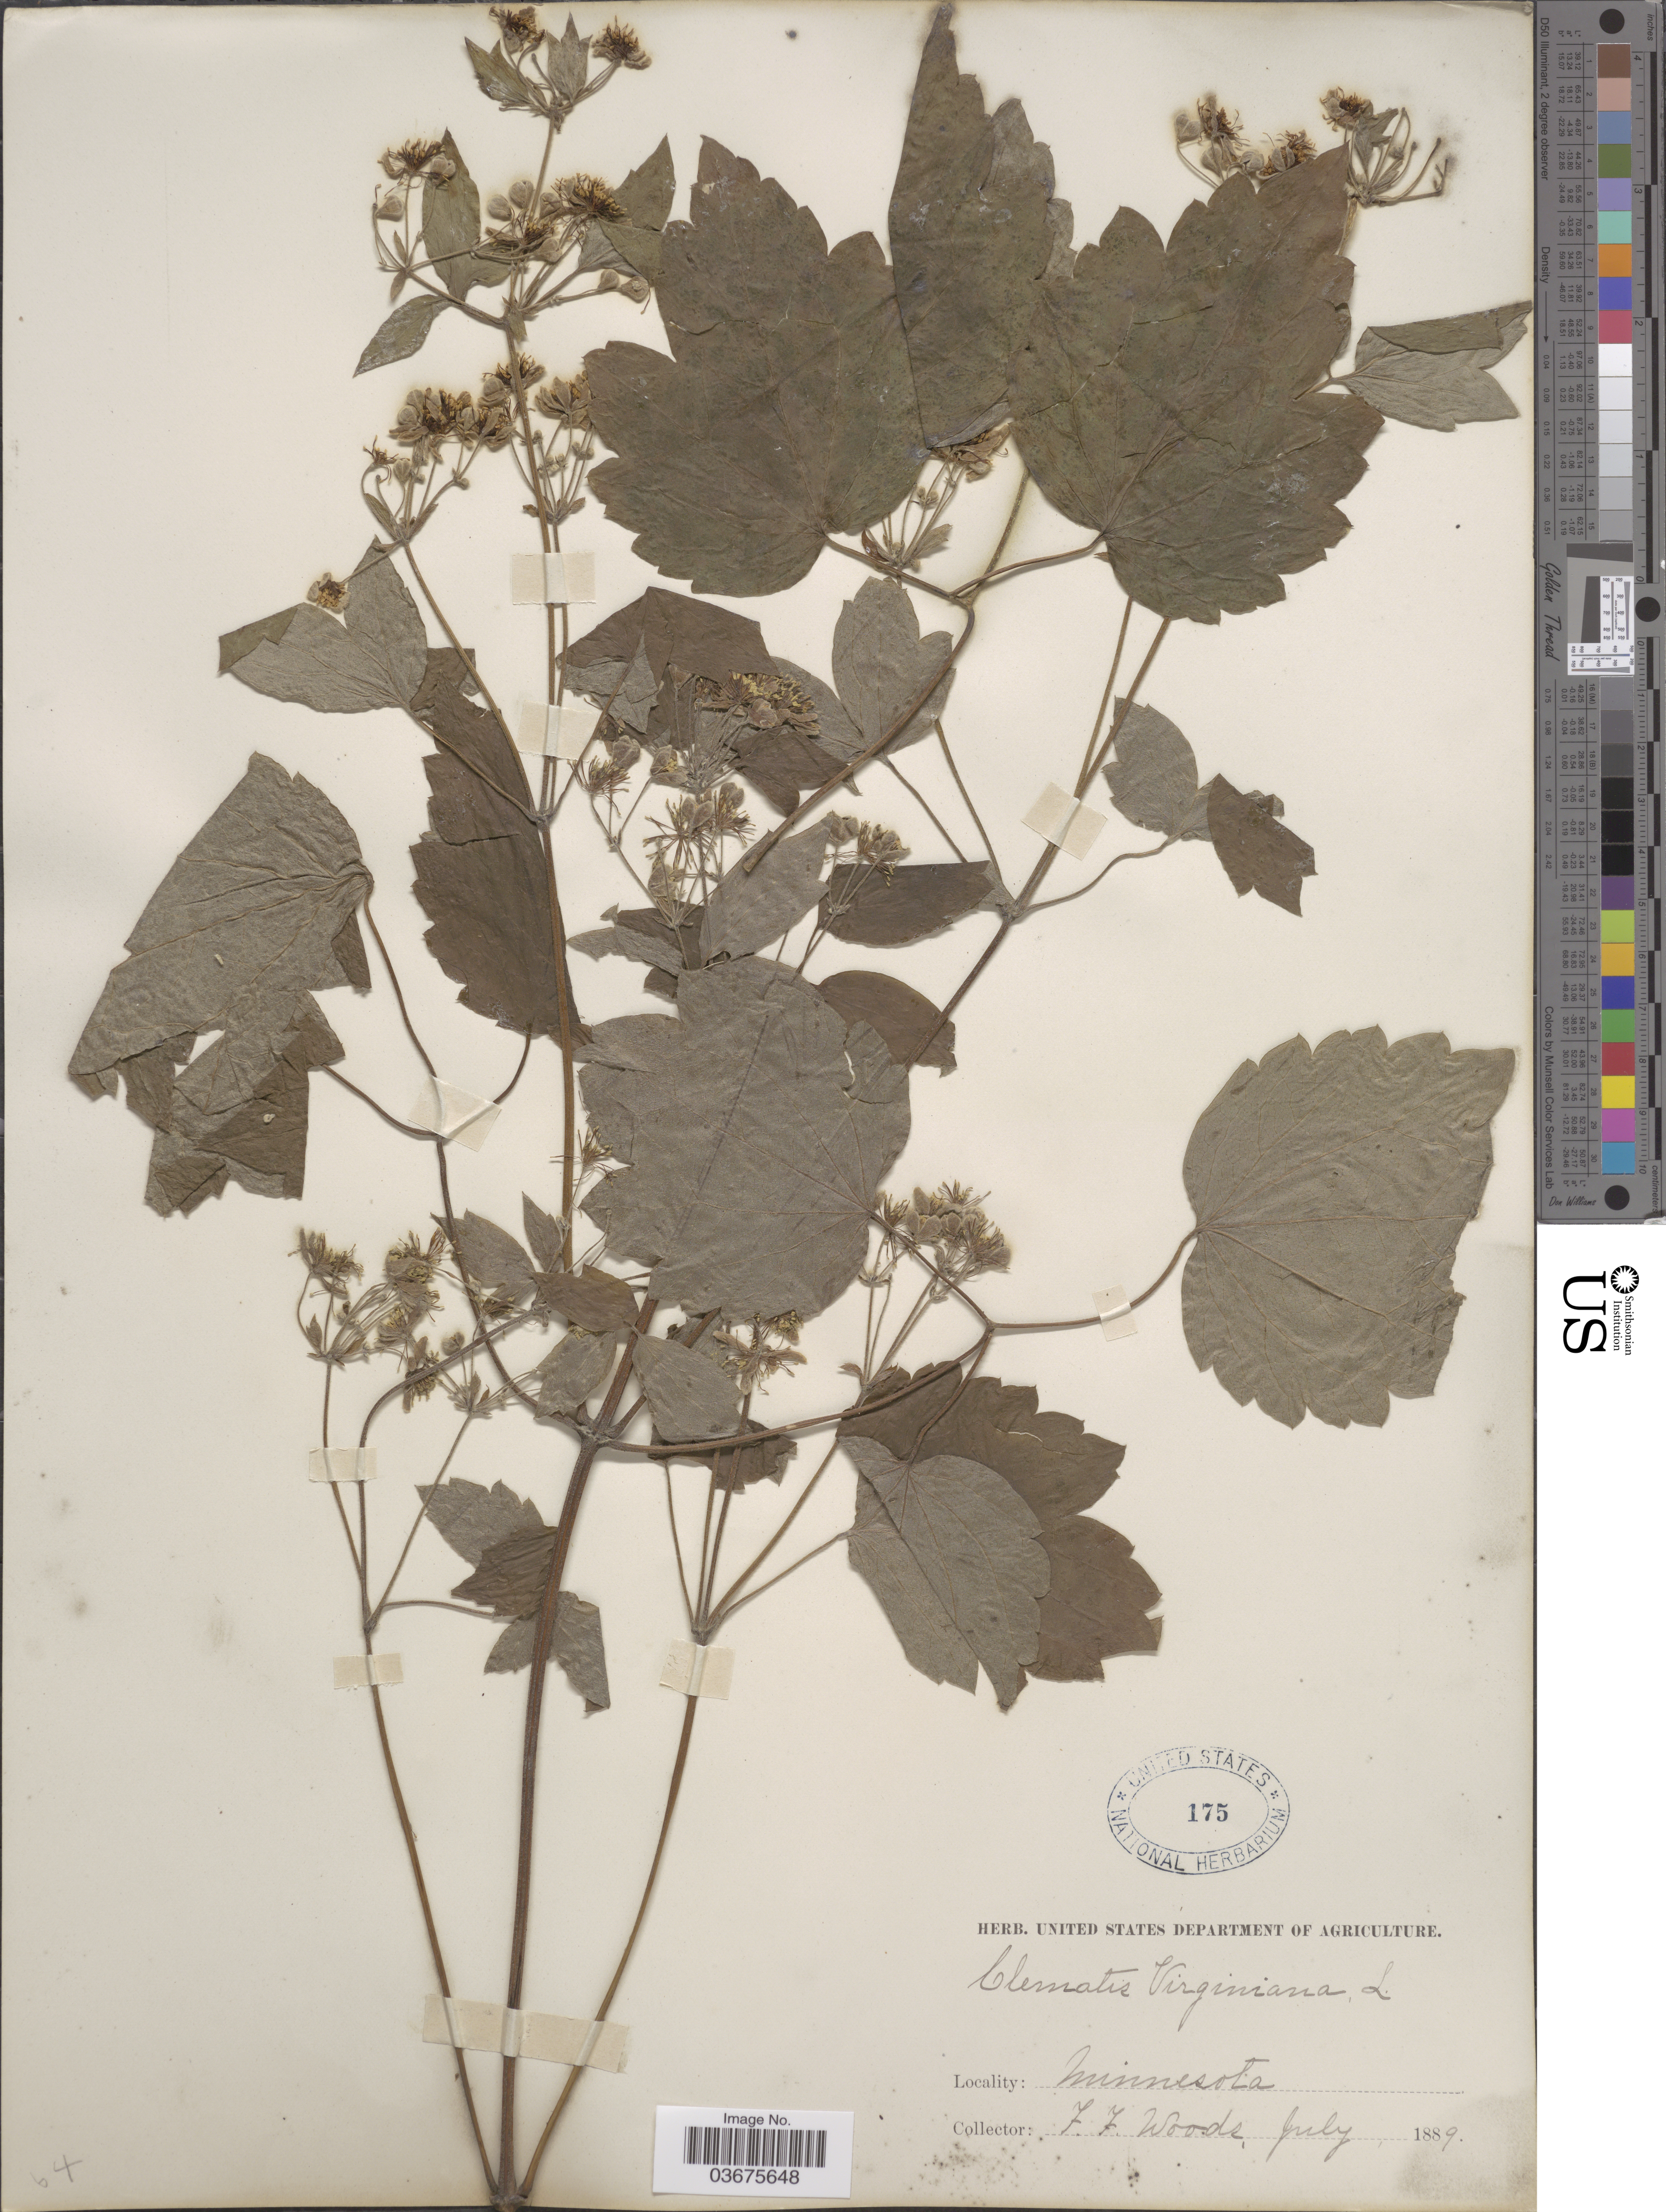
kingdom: Plantae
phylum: Tracheophyta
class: Magnoliopsida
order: Ranunculales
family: Ranunculaceae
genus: Clematis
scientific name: Clematis virginiana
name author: L.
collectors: F. Woods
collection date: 1889-07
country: United States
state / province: Minnesota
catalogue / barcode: US 175